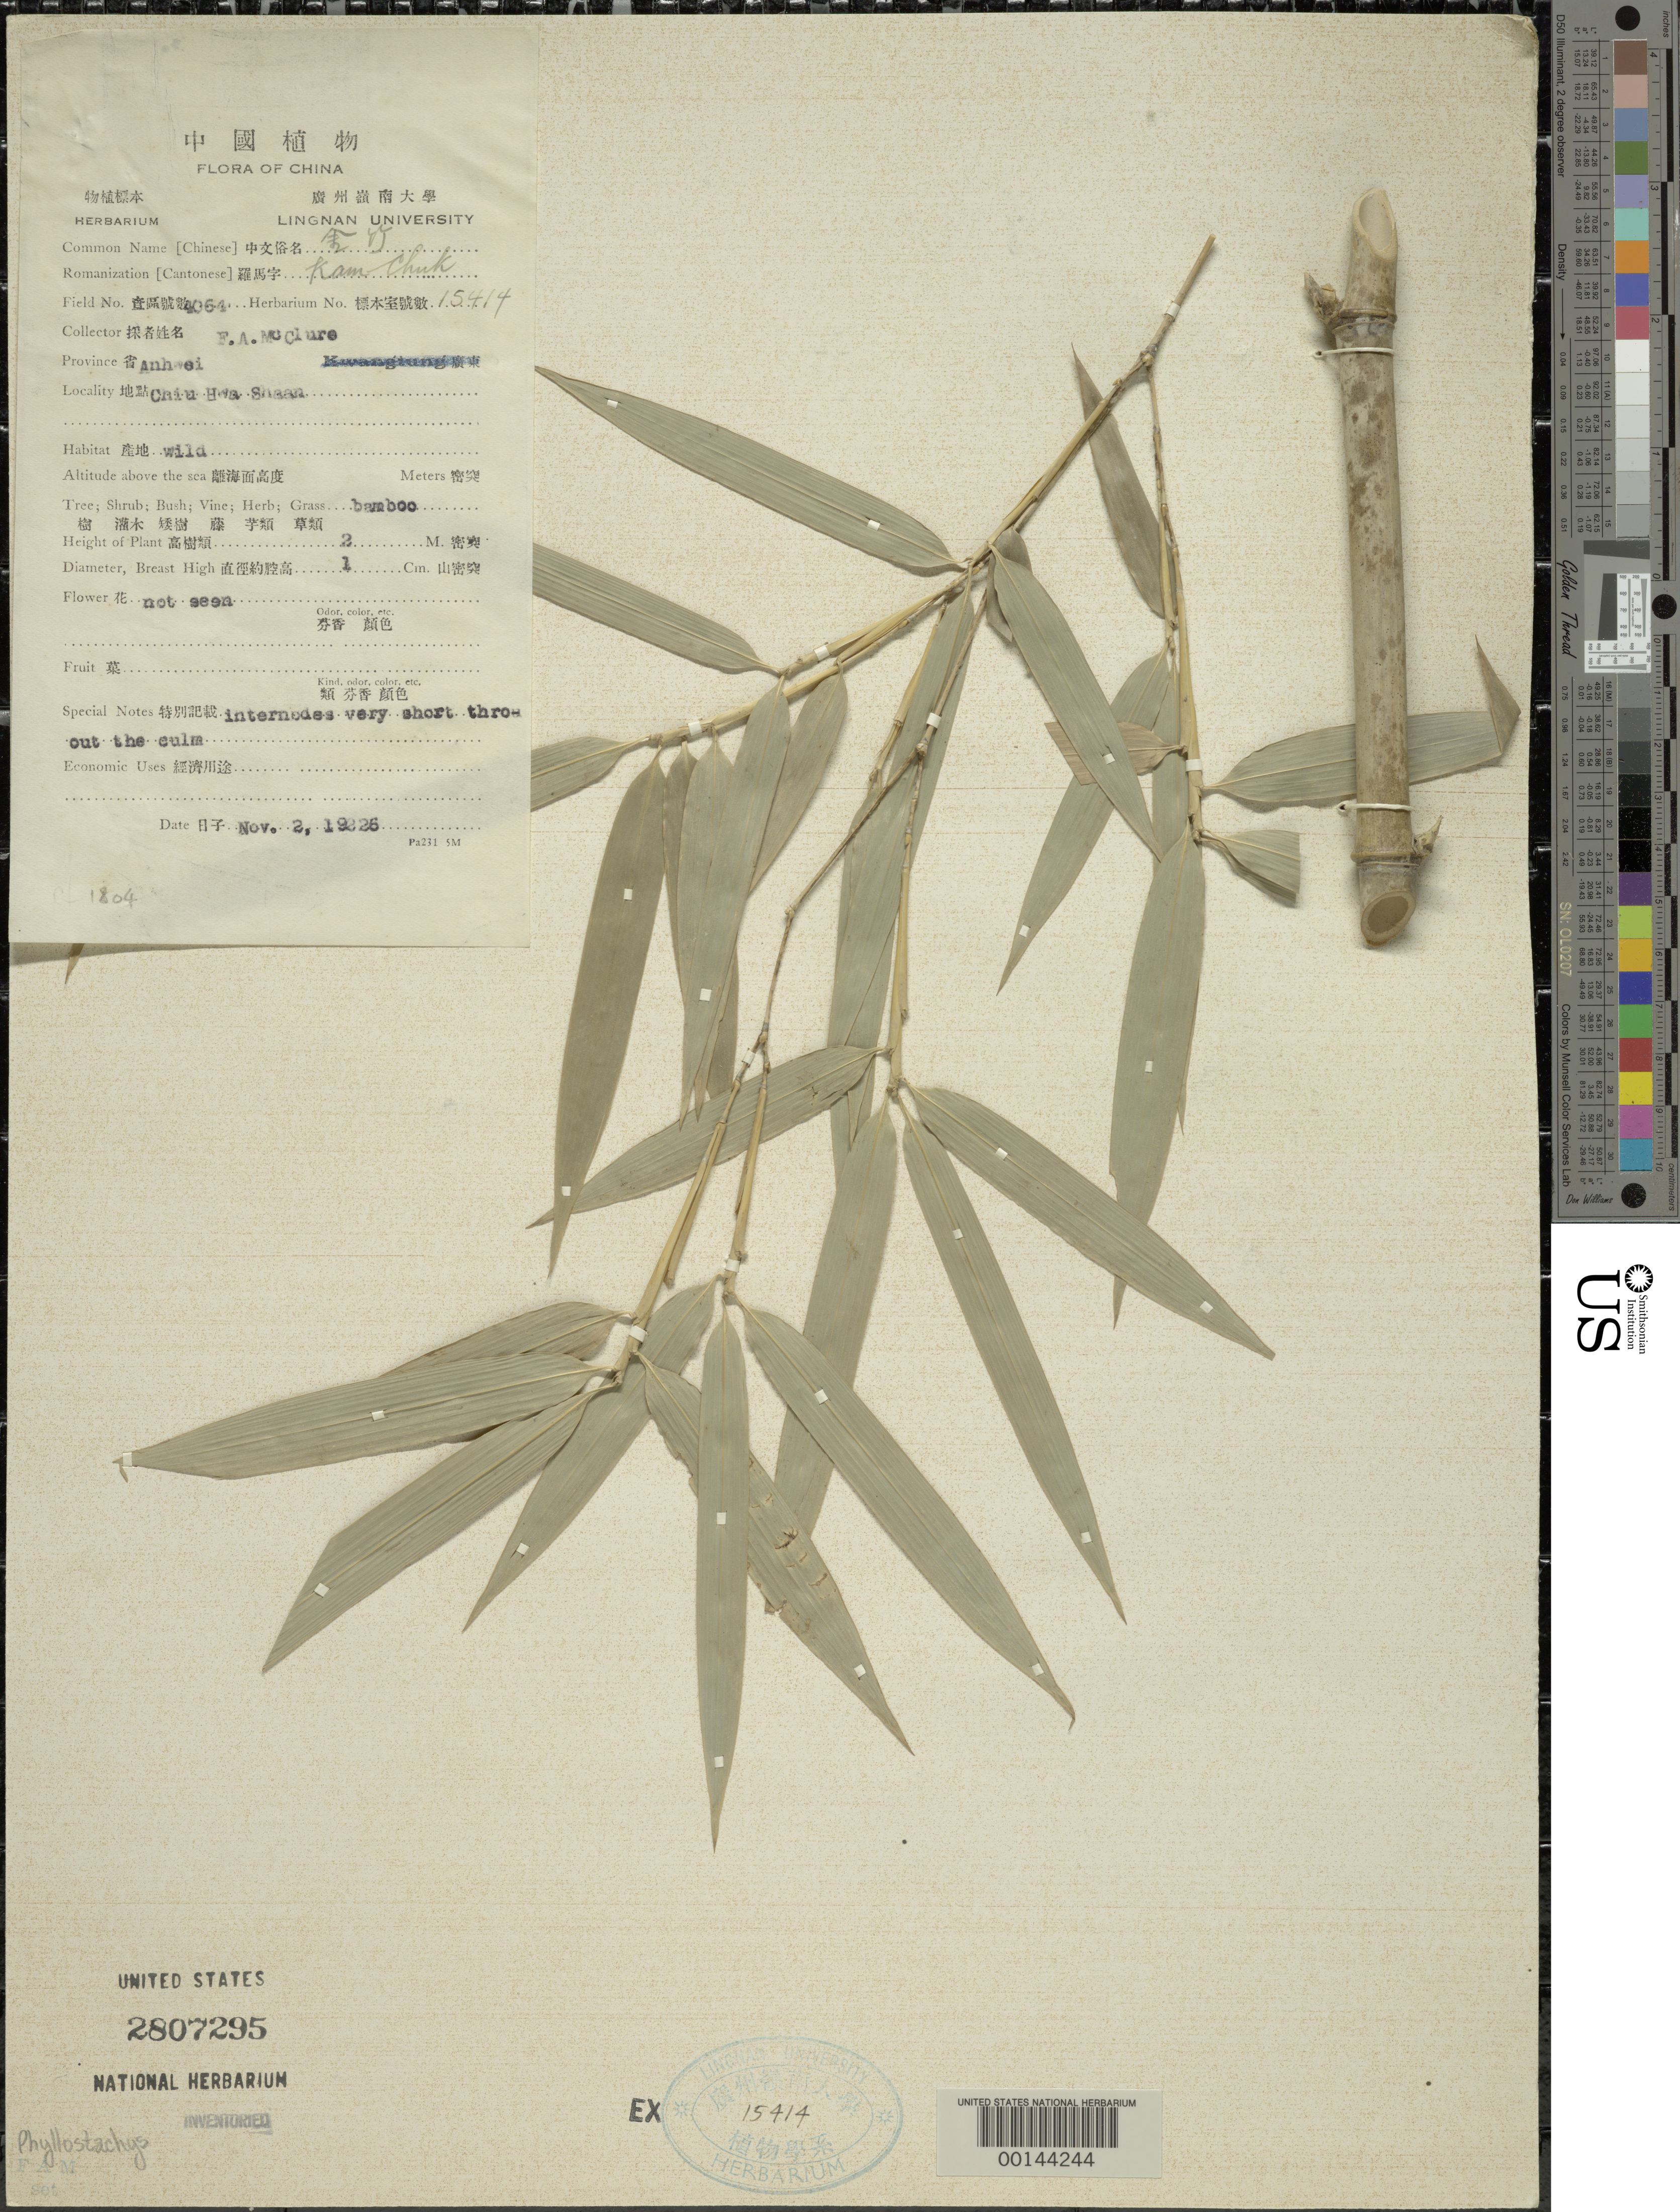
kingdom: Plantae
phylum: Tracheophyta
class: Liliopsida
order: Poales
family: Poaceae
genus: Phyllostachys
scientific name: Phyllostachys sp.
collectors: F. A. McClure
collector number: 4064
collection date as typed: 02 Nov 1926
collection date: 1926-11-02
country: China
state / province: Anhui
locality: Chiu hwa shaan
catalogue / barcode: US 2807295